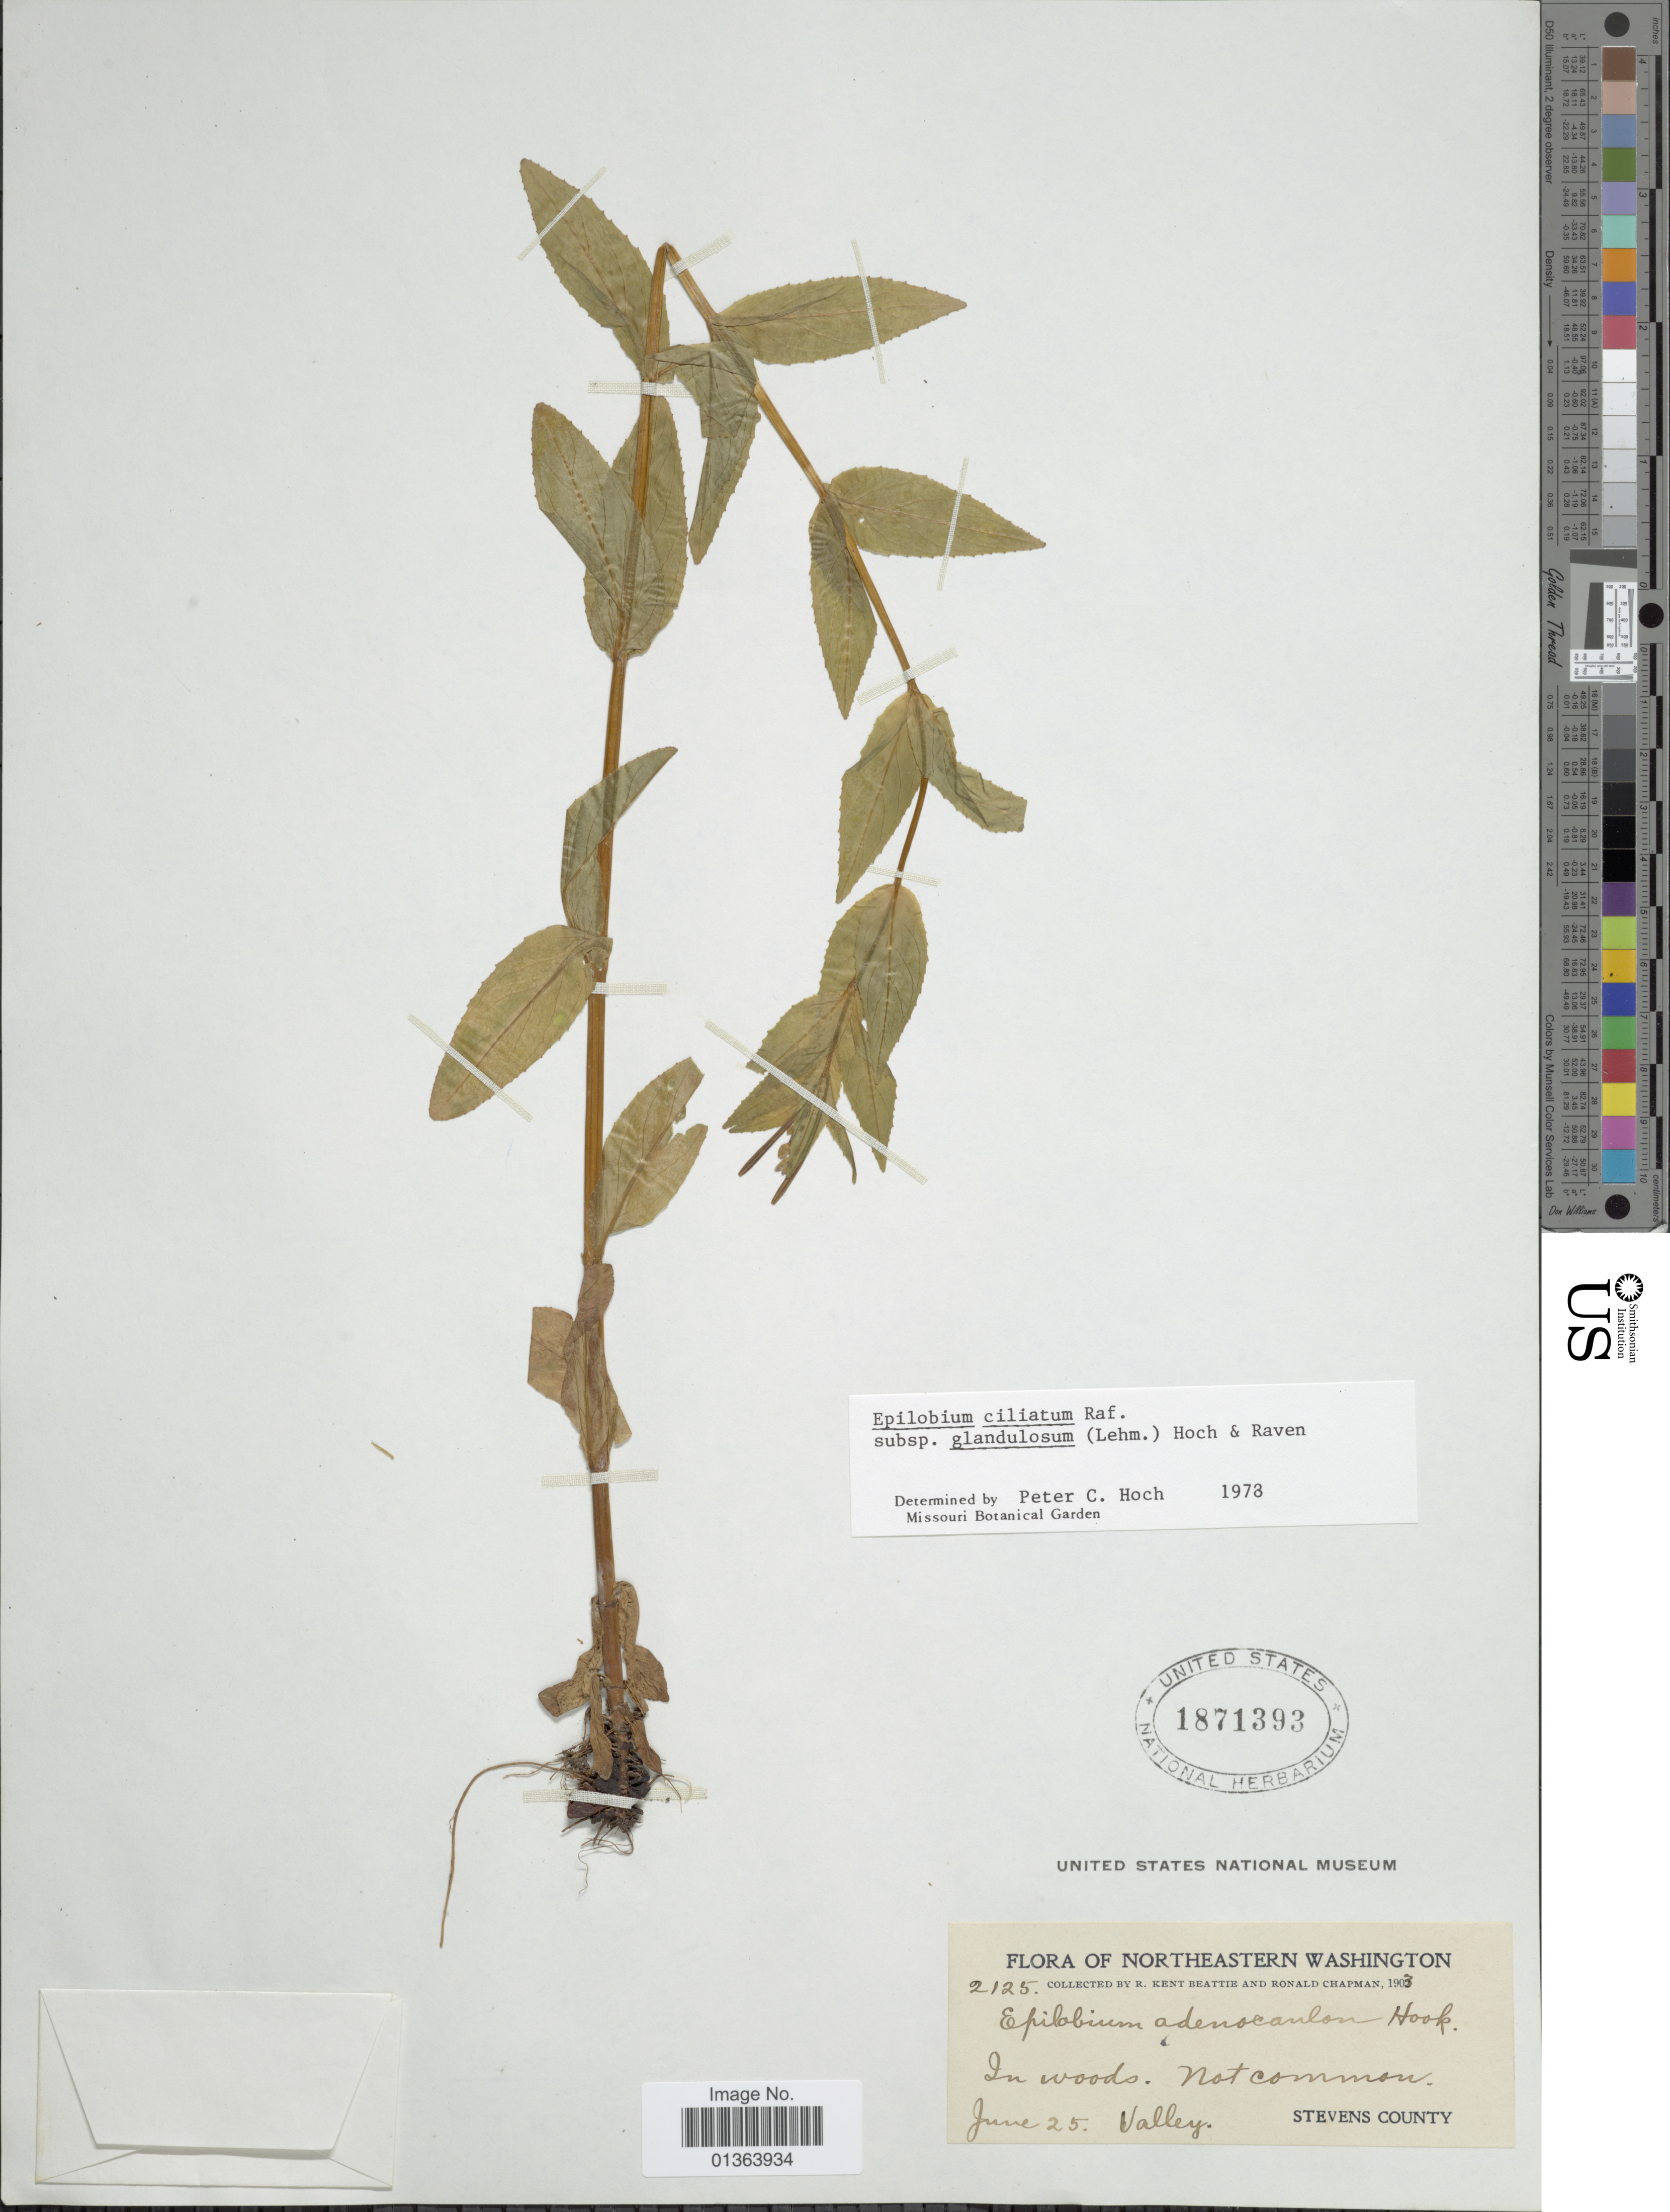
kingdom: Plantae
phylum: Tracheophyta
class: Magnoliopsida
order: Myrtales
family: Onagraceae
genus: Epilobium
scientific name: Epilobium ciliatum subsp. glandulosum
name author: (Lehm.) Hoch & P.H. Raven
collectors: R. K. Beattie & R. Chapman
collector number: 2125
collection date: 1903-06-25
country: United States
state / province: Washington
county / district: Stevens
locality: Northeastern Washington. Stevens County.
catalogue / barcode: US 1871393